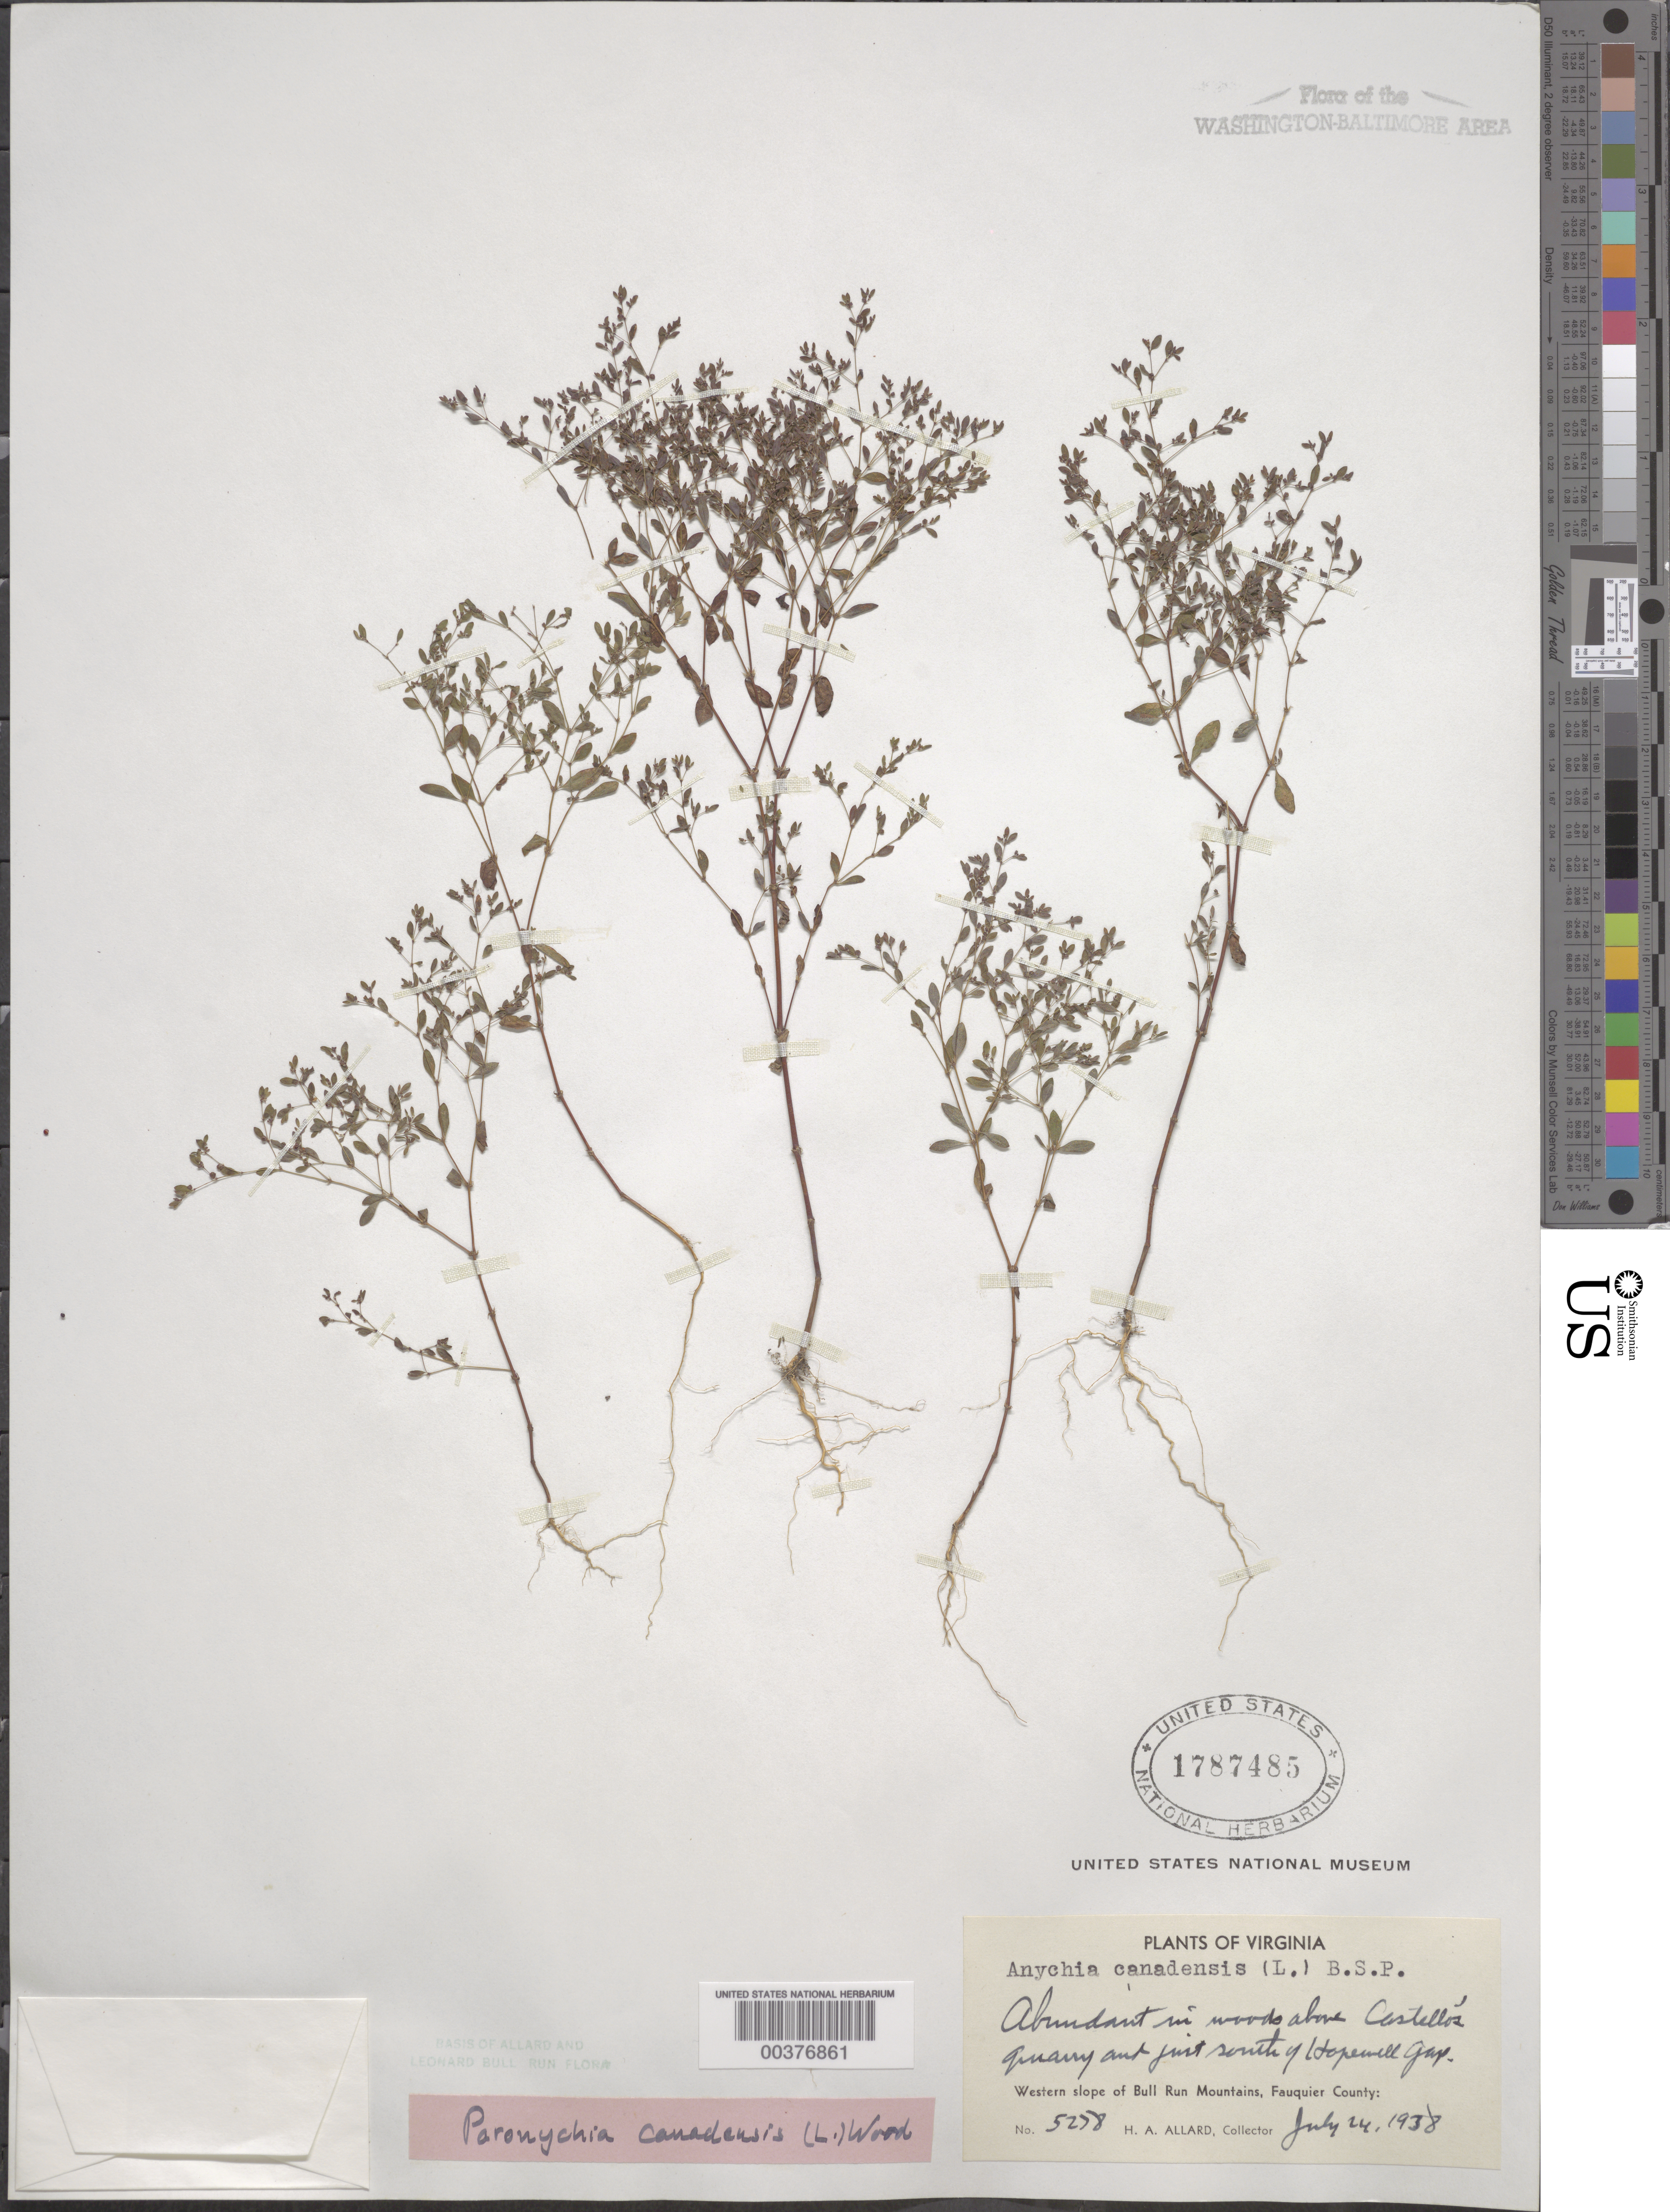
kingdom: Plantae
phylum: Tracheophyta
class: Magnoliopsida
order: Caryophyllales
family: Caryophyllaceae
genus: Paronychia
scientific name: Paronychia canadensis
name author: (L.) Alph. Wood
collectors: H. A. Allard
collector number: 5278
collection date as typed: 24 Jul 1938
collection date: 1938-07-24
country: United States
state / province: Virginia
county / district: Fauquier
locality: South of Hopewell Gap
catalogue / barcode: US 1787485